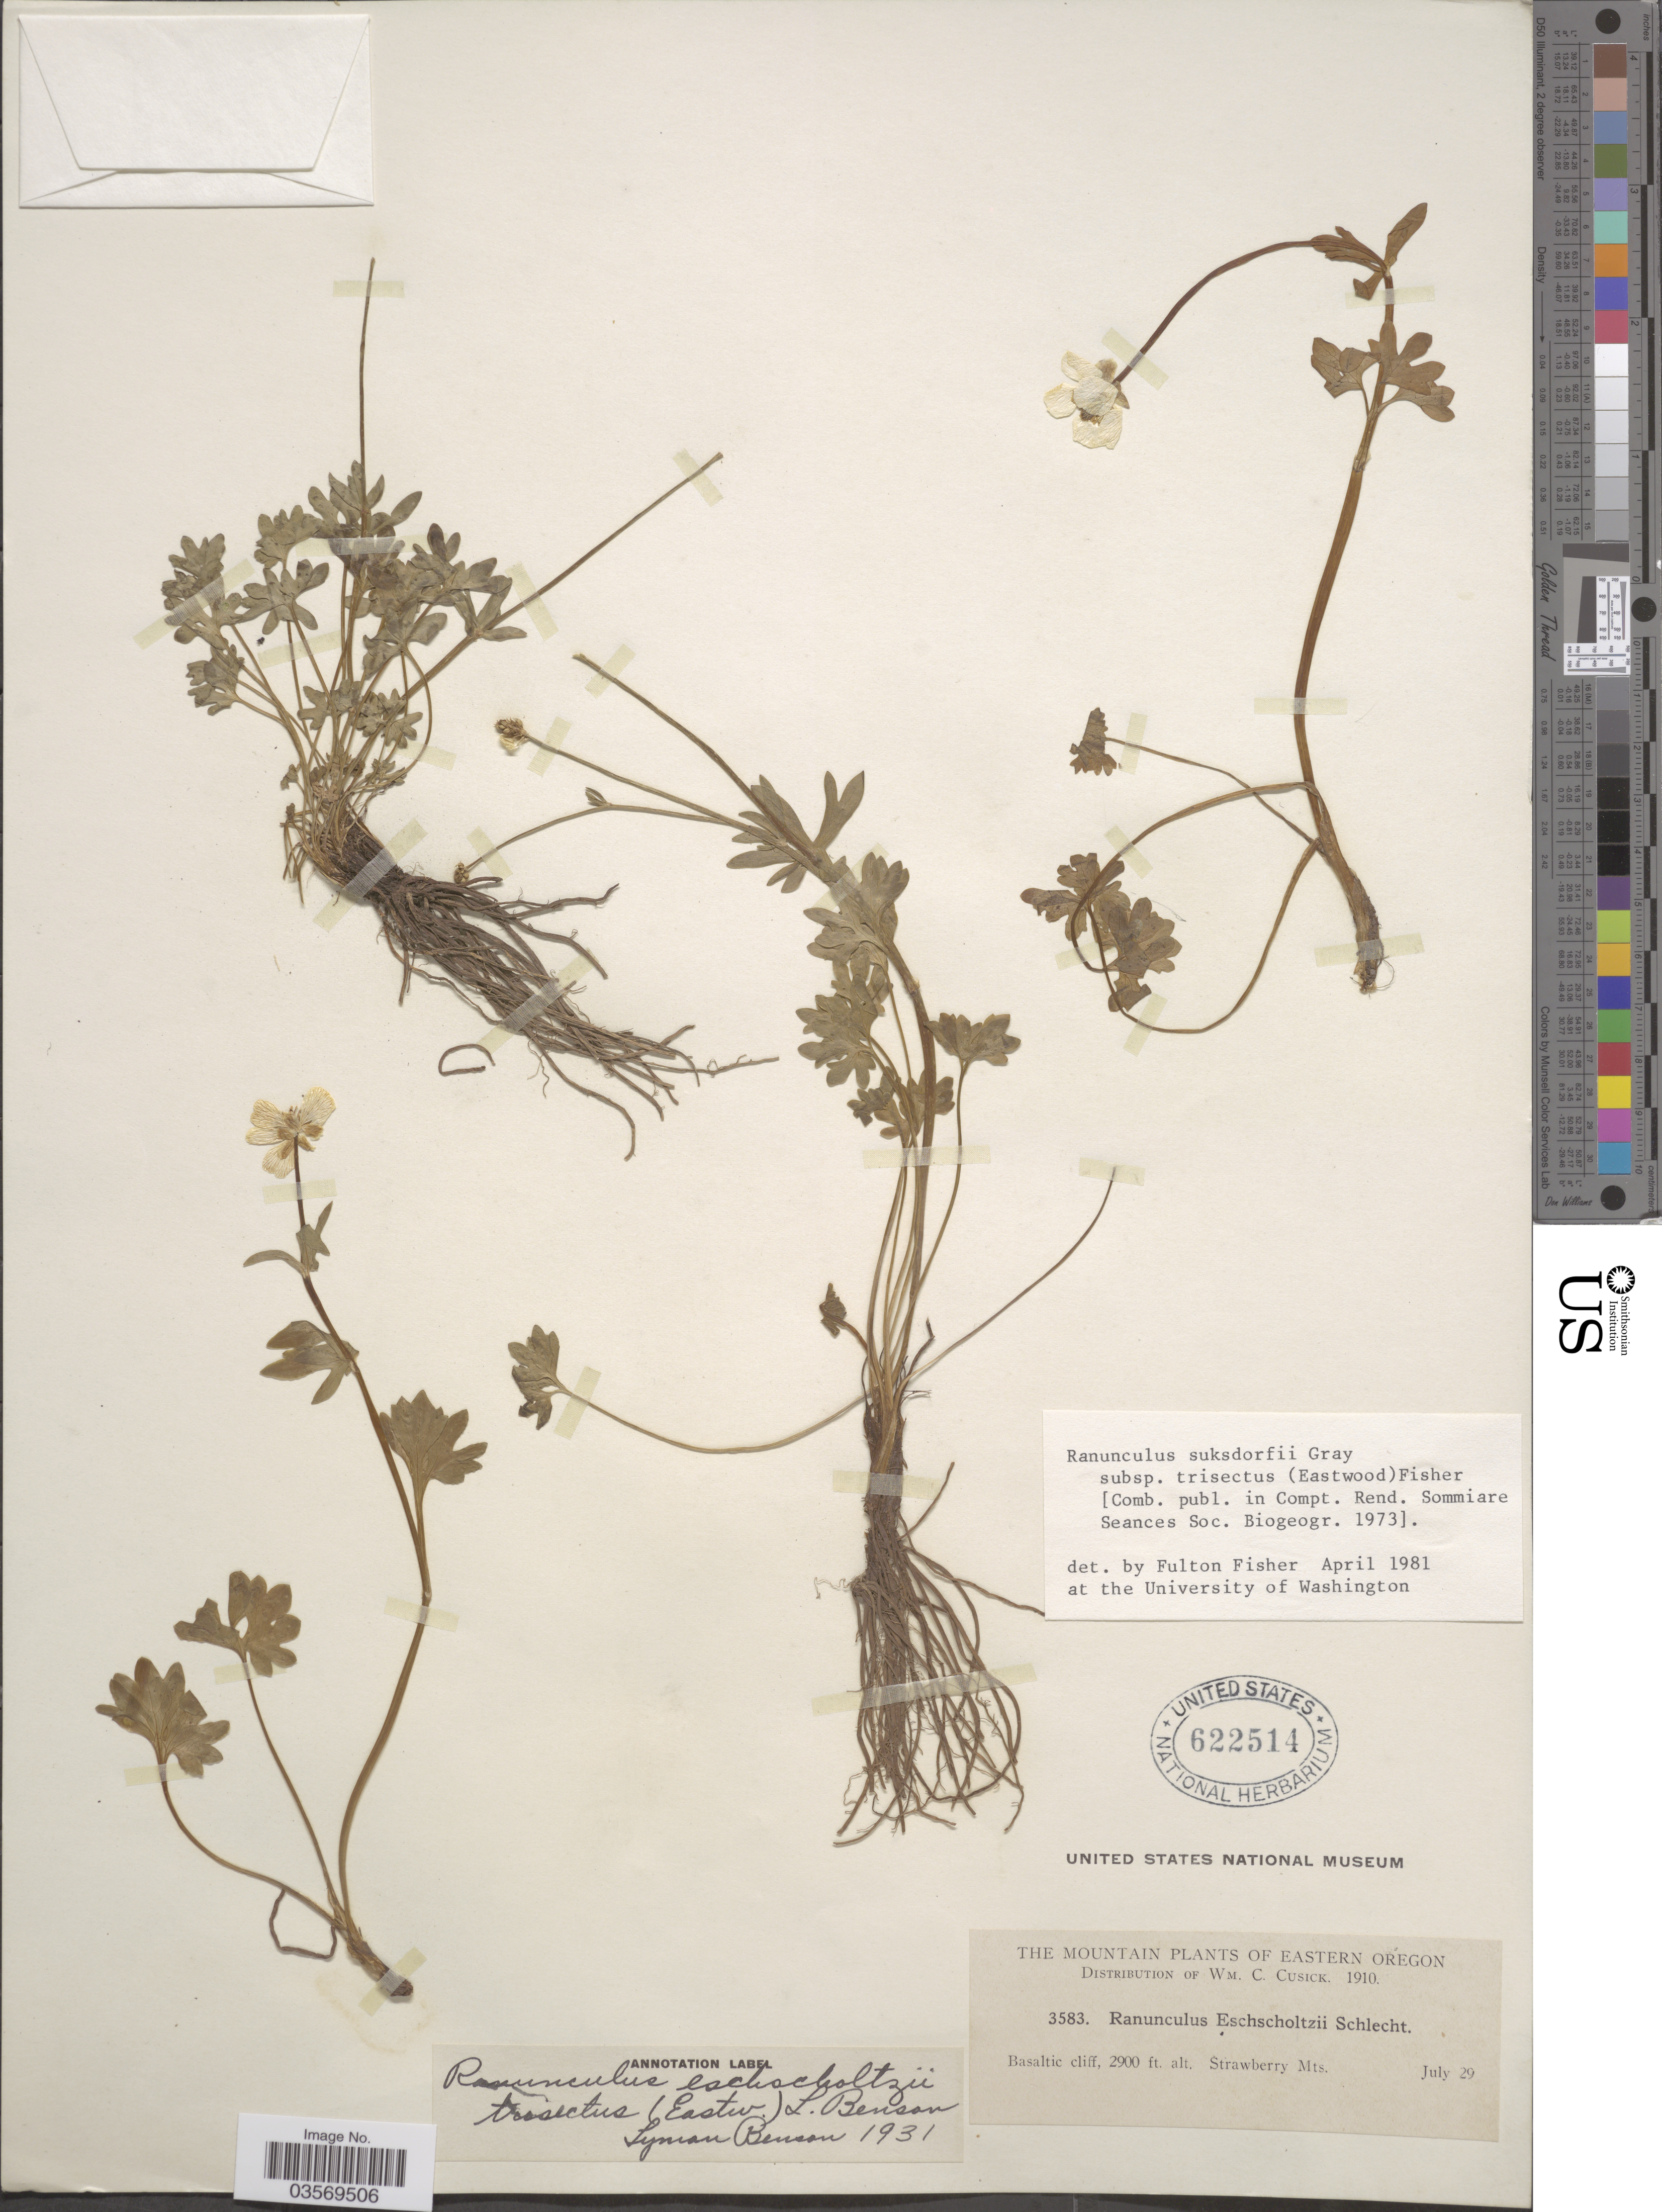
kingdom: Plantae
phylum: Tracheophyta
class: Magnoliopsida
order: Ranunculales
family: Ranunculaceae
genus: Ranunculus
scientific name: Ranunculus suksdorfii subsp. trisectus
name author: (Eastw.) F.J.F. Fisher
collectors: W. C. Cusick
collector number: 3583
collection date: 1910-07-29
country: United States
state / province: Oregon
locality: The mountain of Eastern Oregon. Basaltic cliff. Strawberry Mts.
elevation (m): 884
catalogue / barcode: US 622514